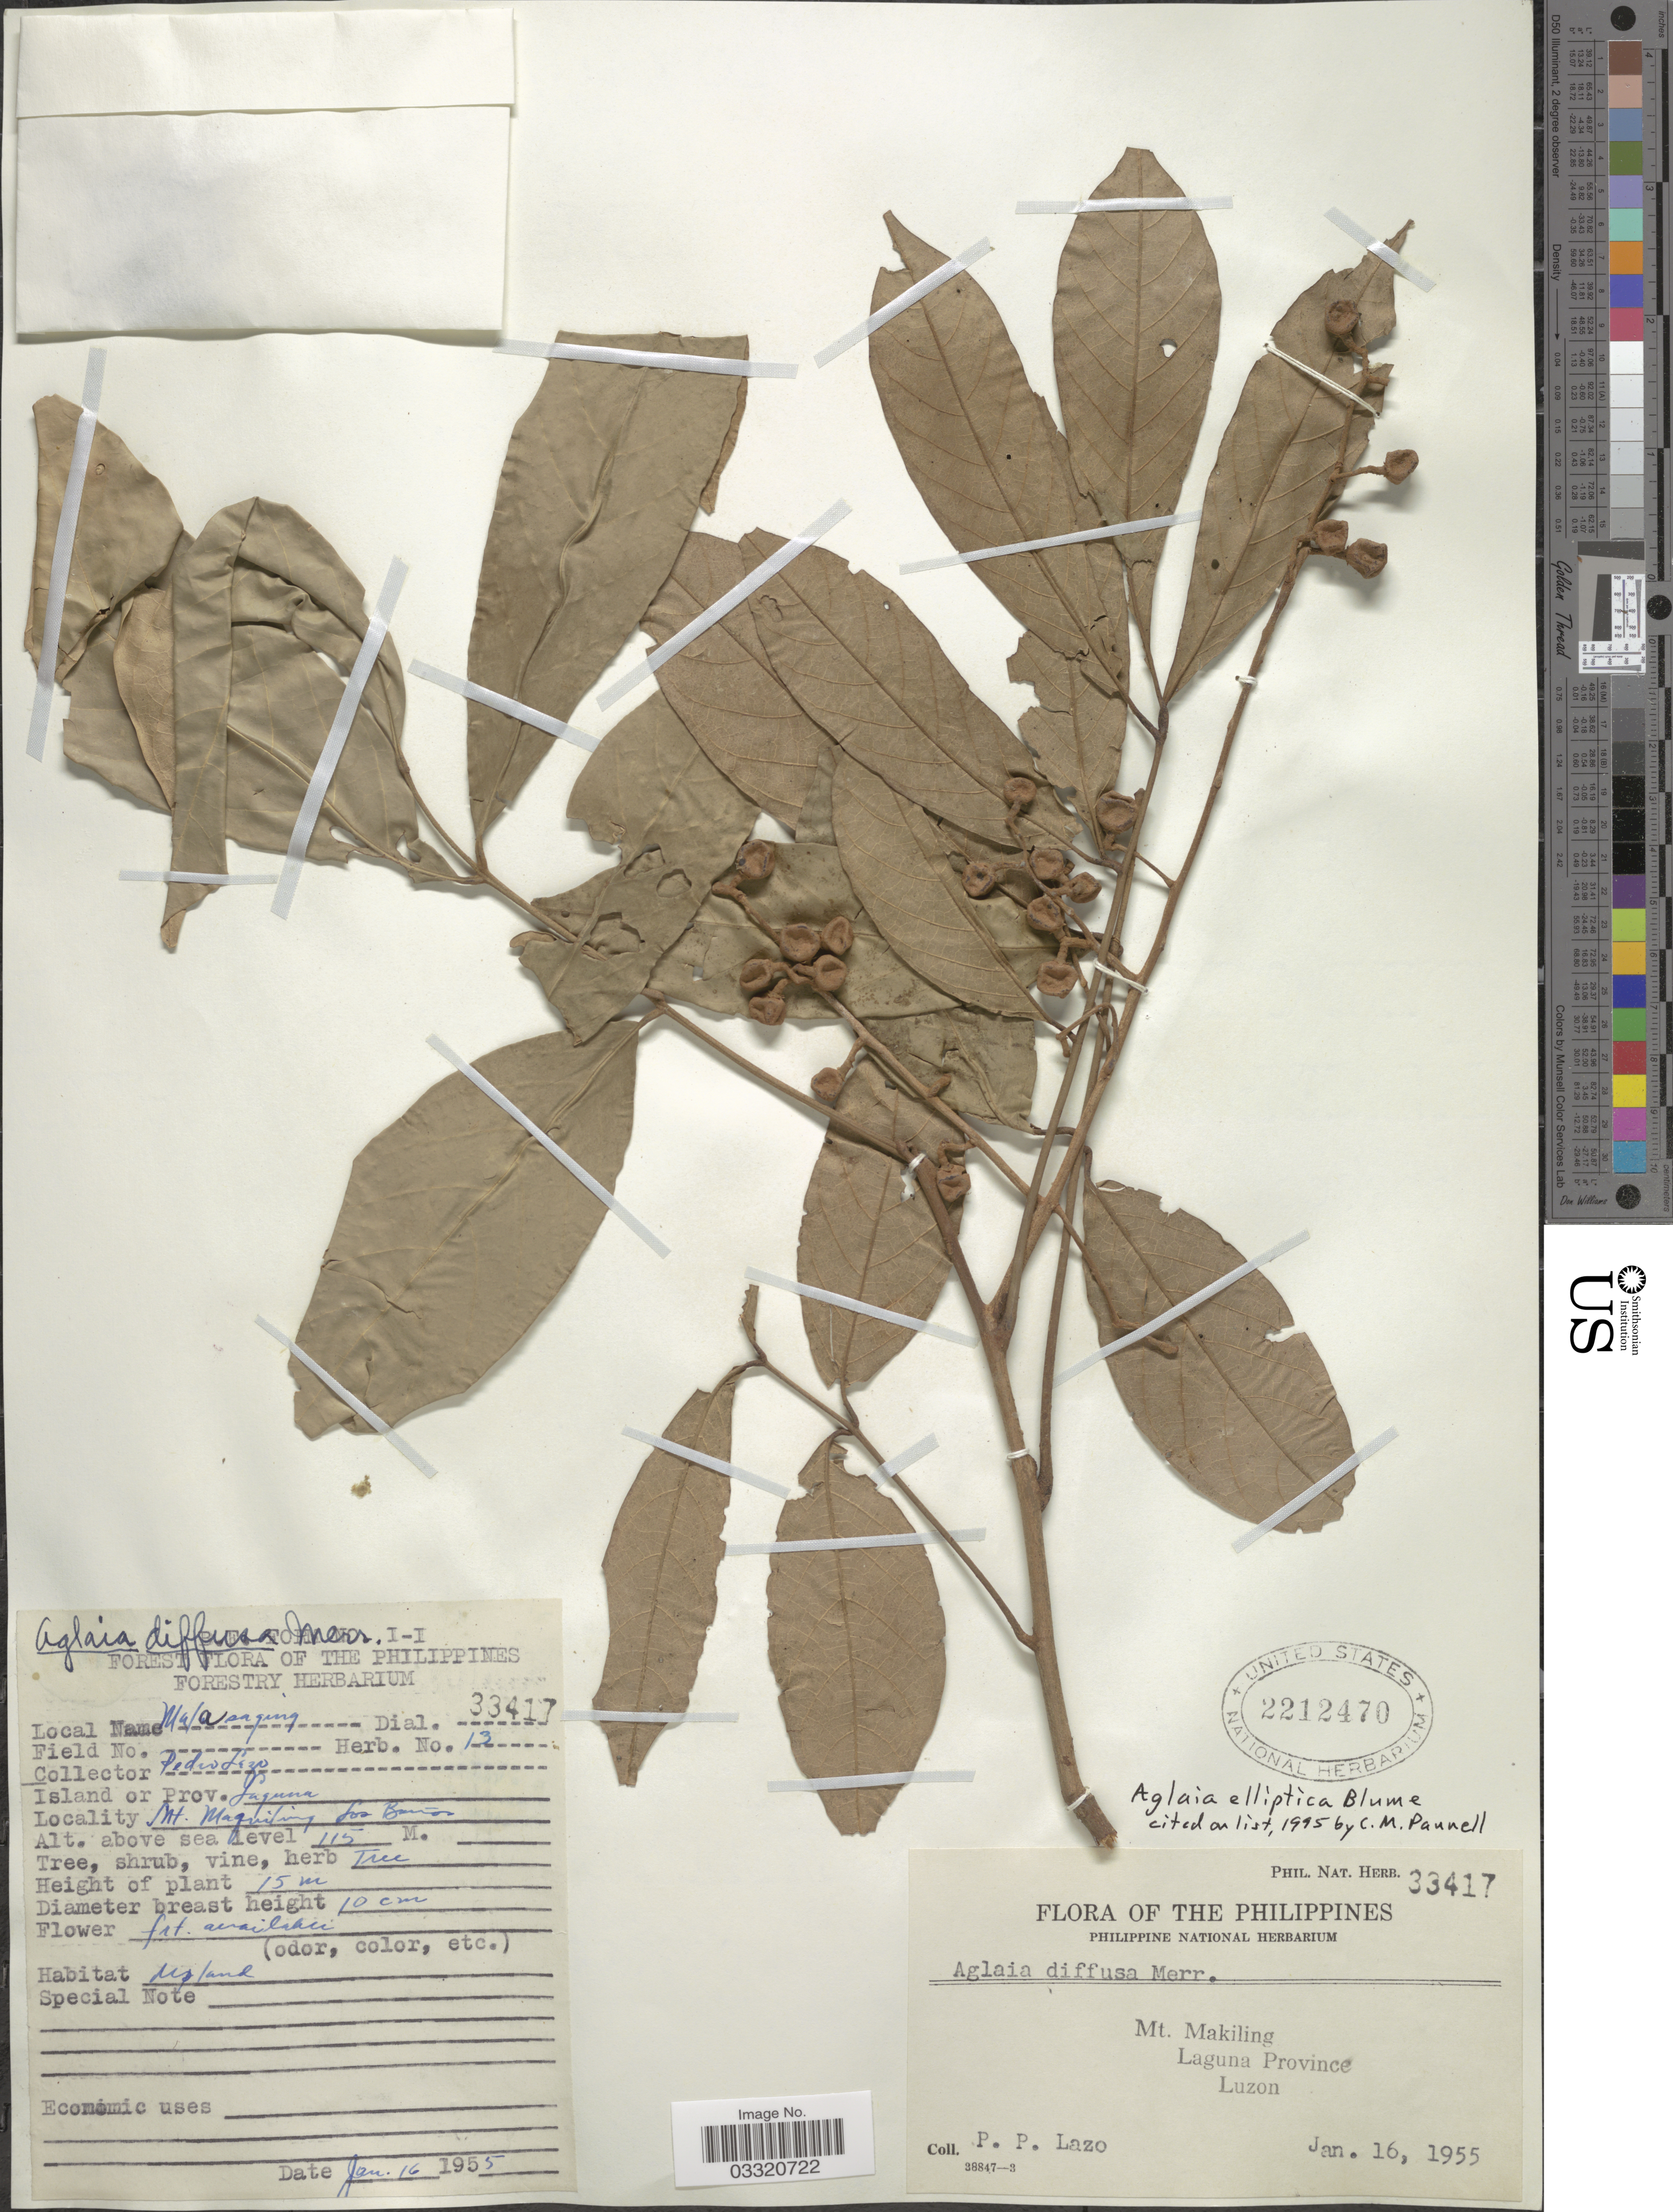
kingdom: Plantae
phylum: Tracheophyta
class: Magnoliopsida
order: Sapindales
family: Meliaceae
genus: Aglaia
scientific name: Aglaia elliptica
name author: Blume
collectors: P. Lazo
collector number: Phil. Nat. Herb. 33417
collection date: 1955-01-16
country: Philippines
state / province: Calabarzon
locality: Mt. Makiling, Laguna Province, Luzon. Los Baños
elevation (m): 115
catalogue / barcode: US 2212470